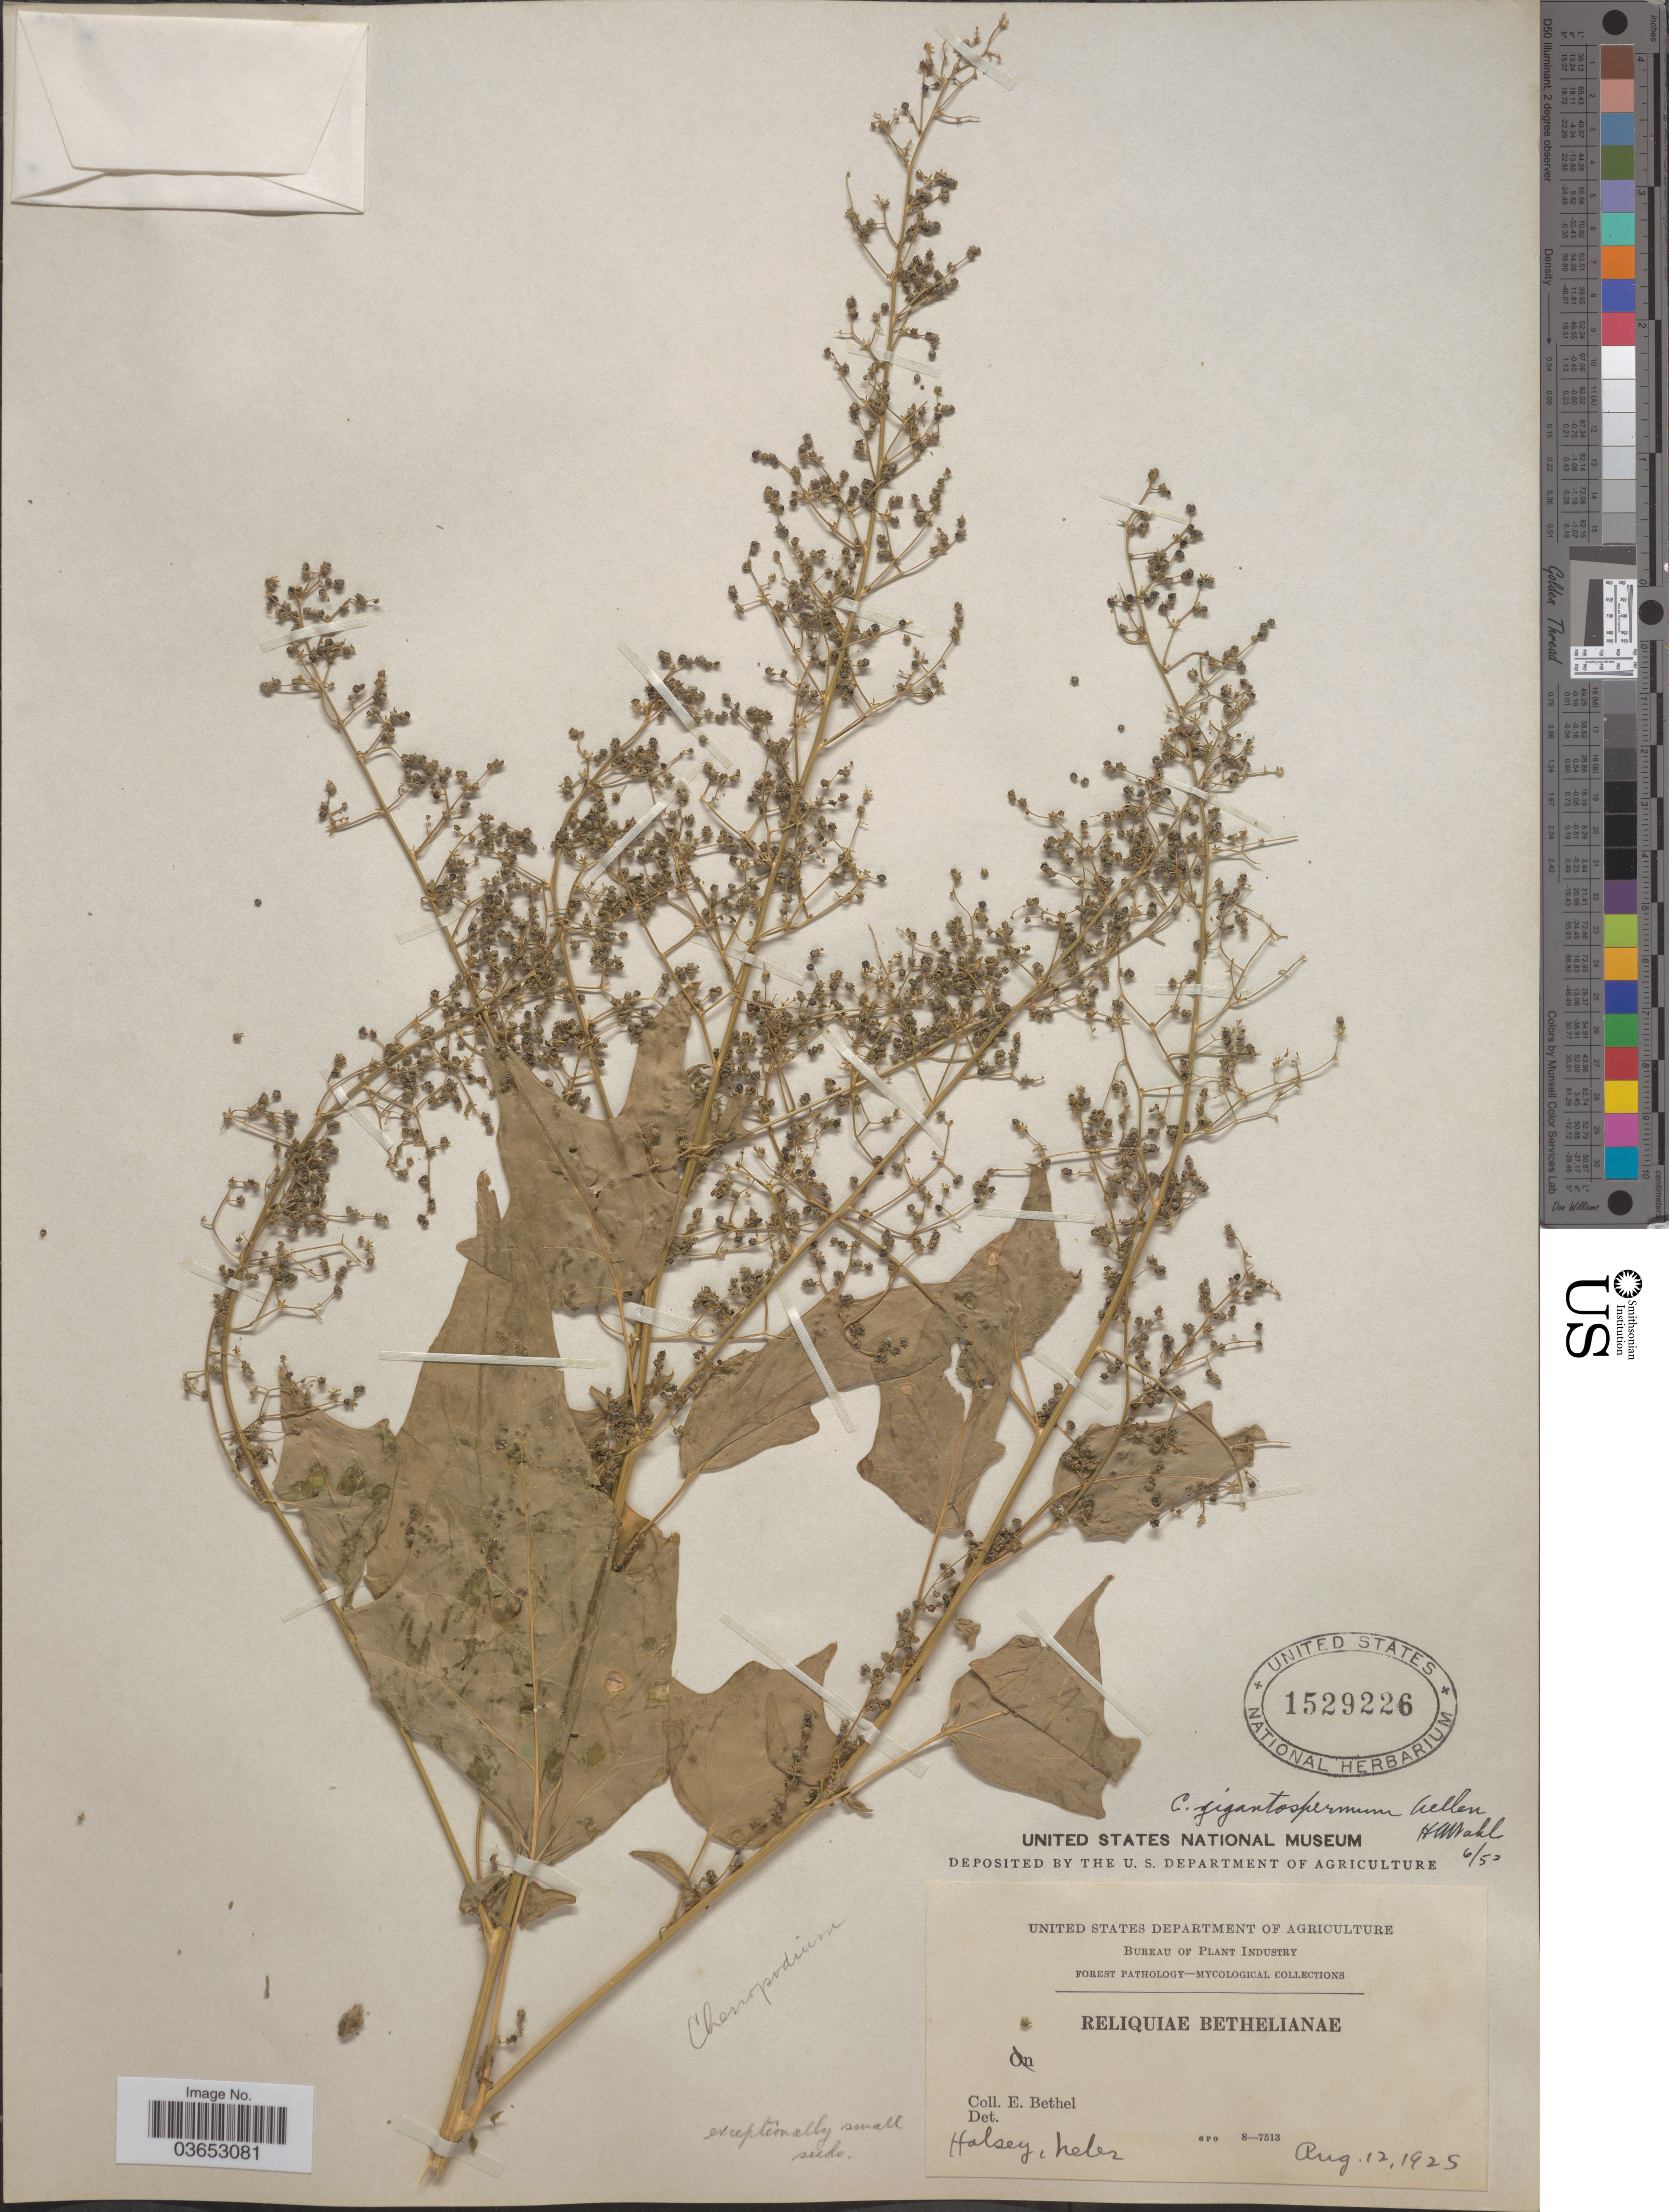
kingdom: Plantae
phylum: Tracheophyta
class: Magnoliopsida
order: Caryophyllales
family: Amaranthaceae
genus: Chenopodium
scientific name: Chenopodium gigantospermum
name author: Aellen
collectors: E. Bethel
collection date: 1925-08-12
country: United States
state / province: Nebraska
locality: Halsey, Nebr.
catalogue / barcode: US 1529226